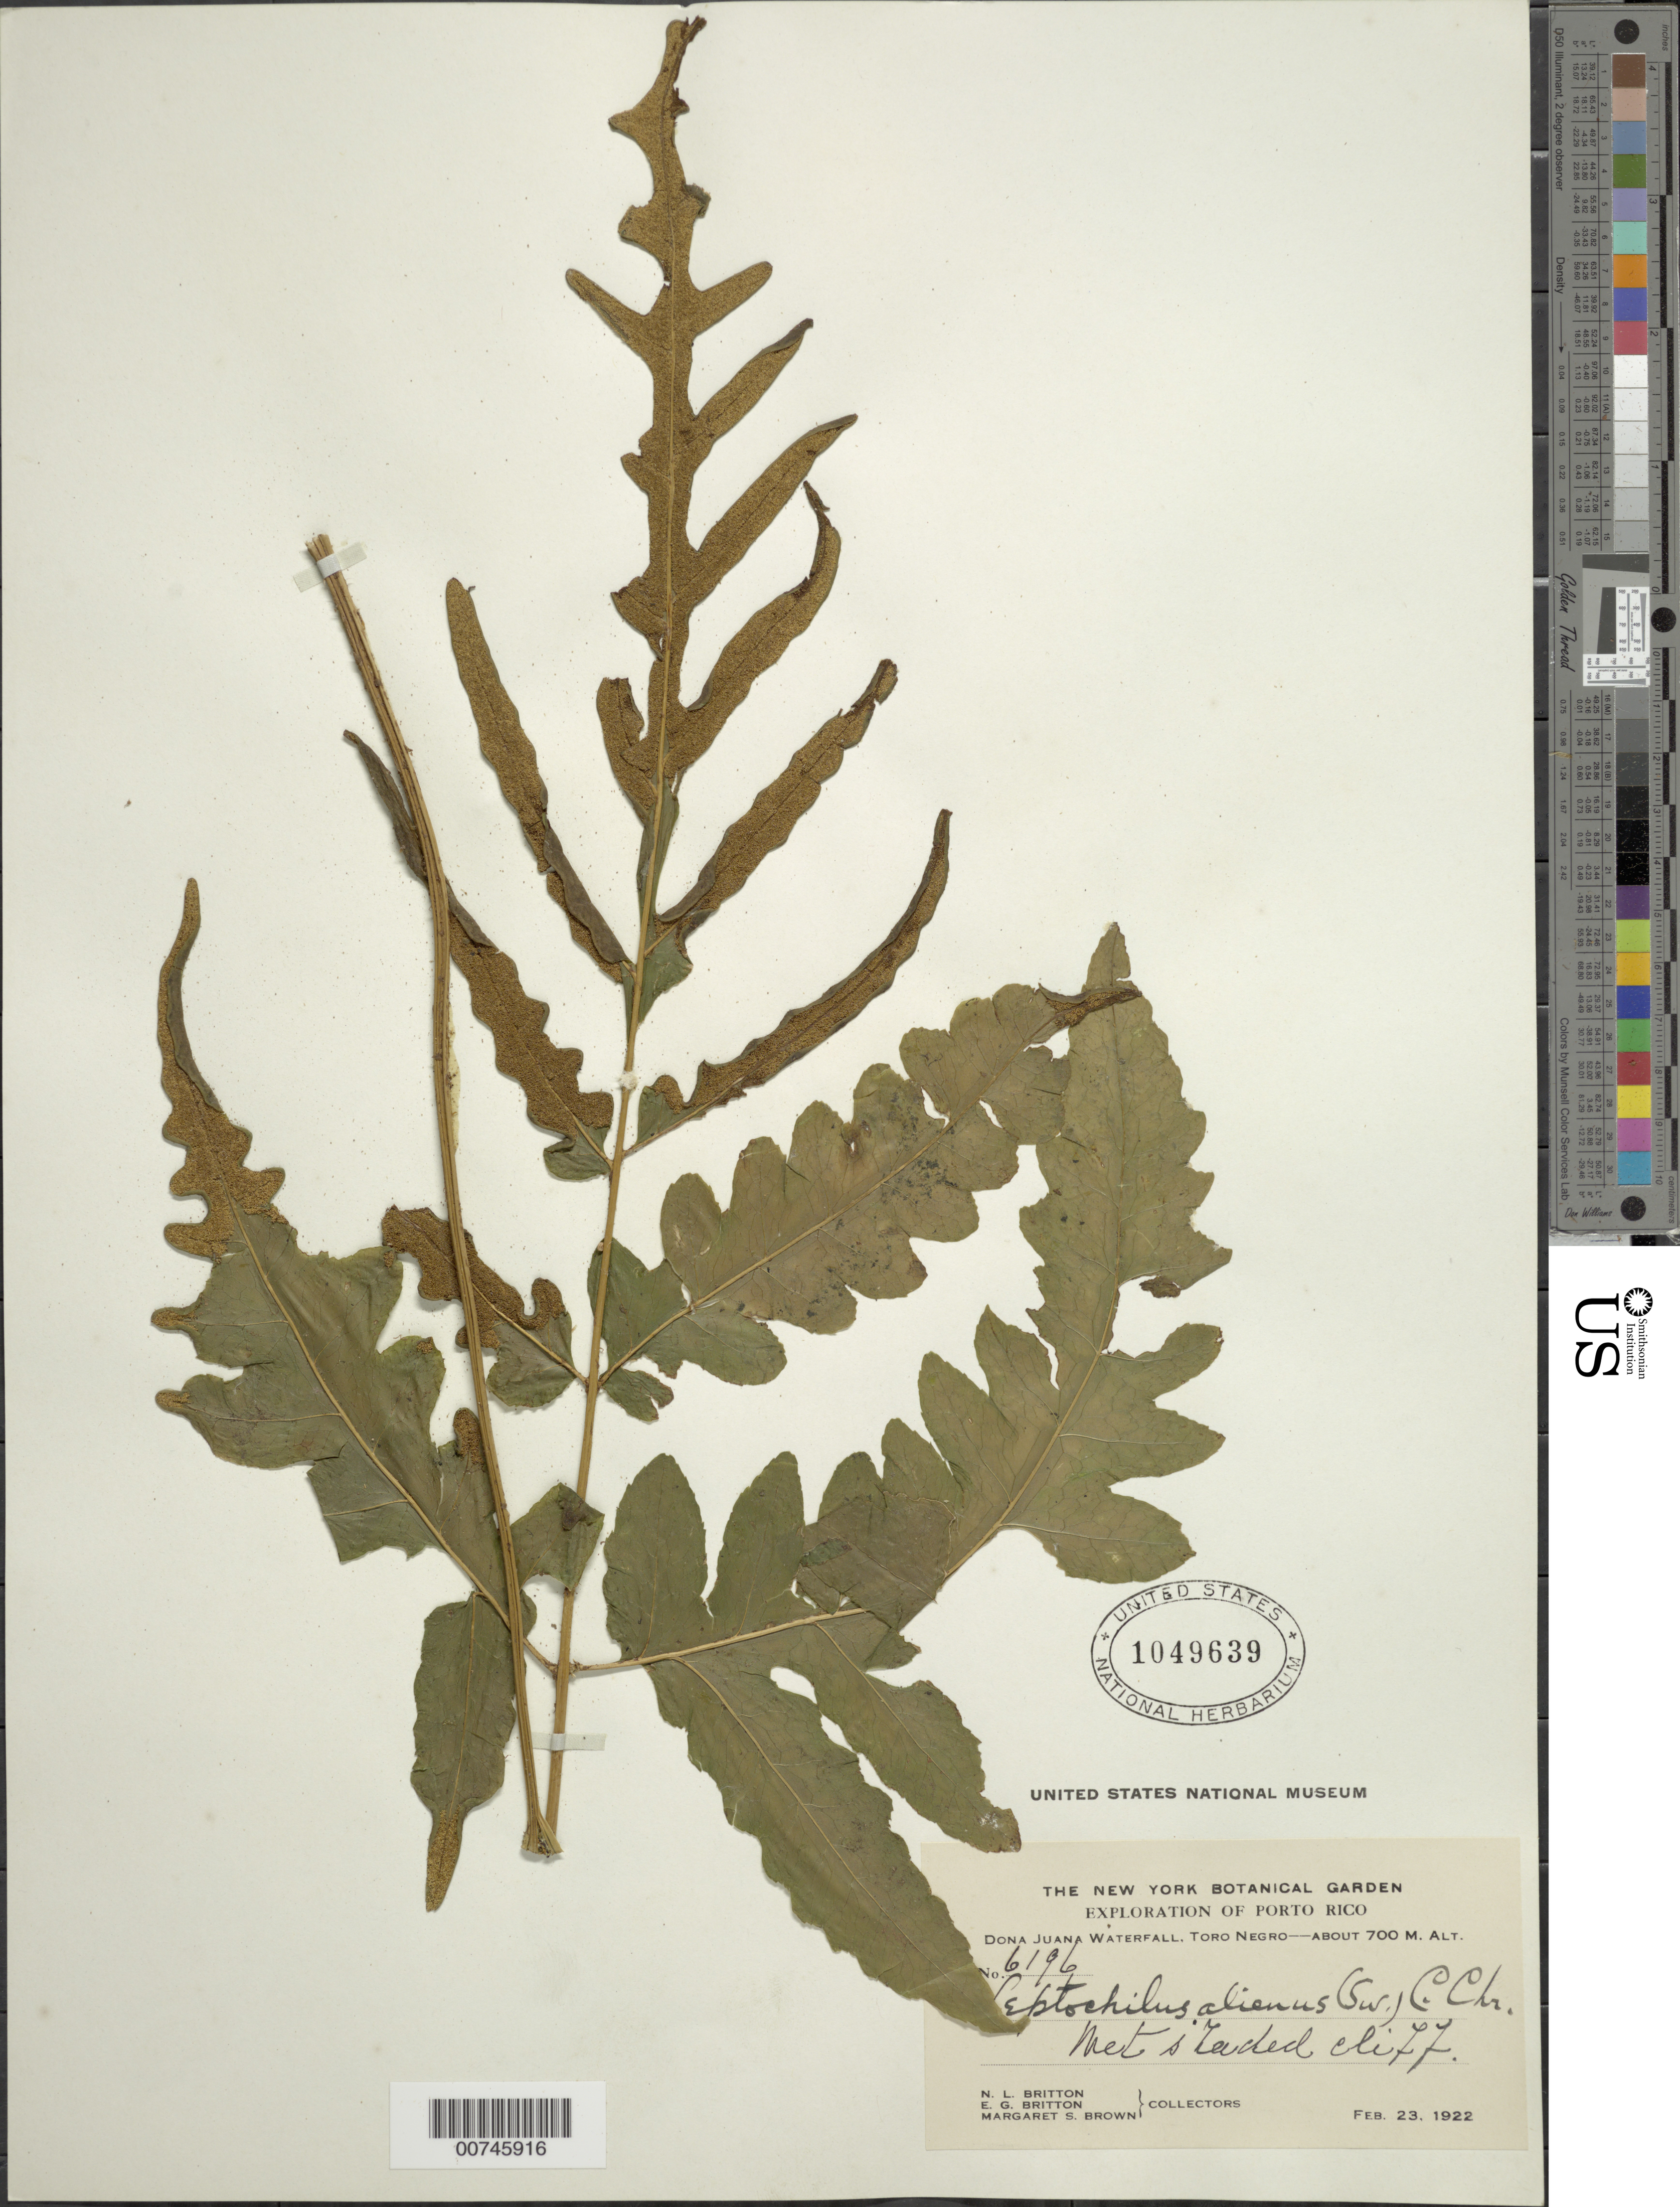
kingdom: Plantae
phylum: Tracheophyta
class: Polypodiopsida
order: Polypodiales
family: Dryopteridaceae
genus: Bolbitis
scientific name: Bolbitis aliena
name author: (Sw.) Alston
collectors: N. Britton, E. G. Britton & M. S. Brown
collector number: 6169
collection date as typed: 23 Feb 1922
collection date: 1922-02-23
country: Puerto Rico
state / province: Villalba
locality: Doña Juana Waterfall, Toro Negro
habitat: Wet shaded cliff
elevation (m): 700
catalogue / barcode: US 1049639